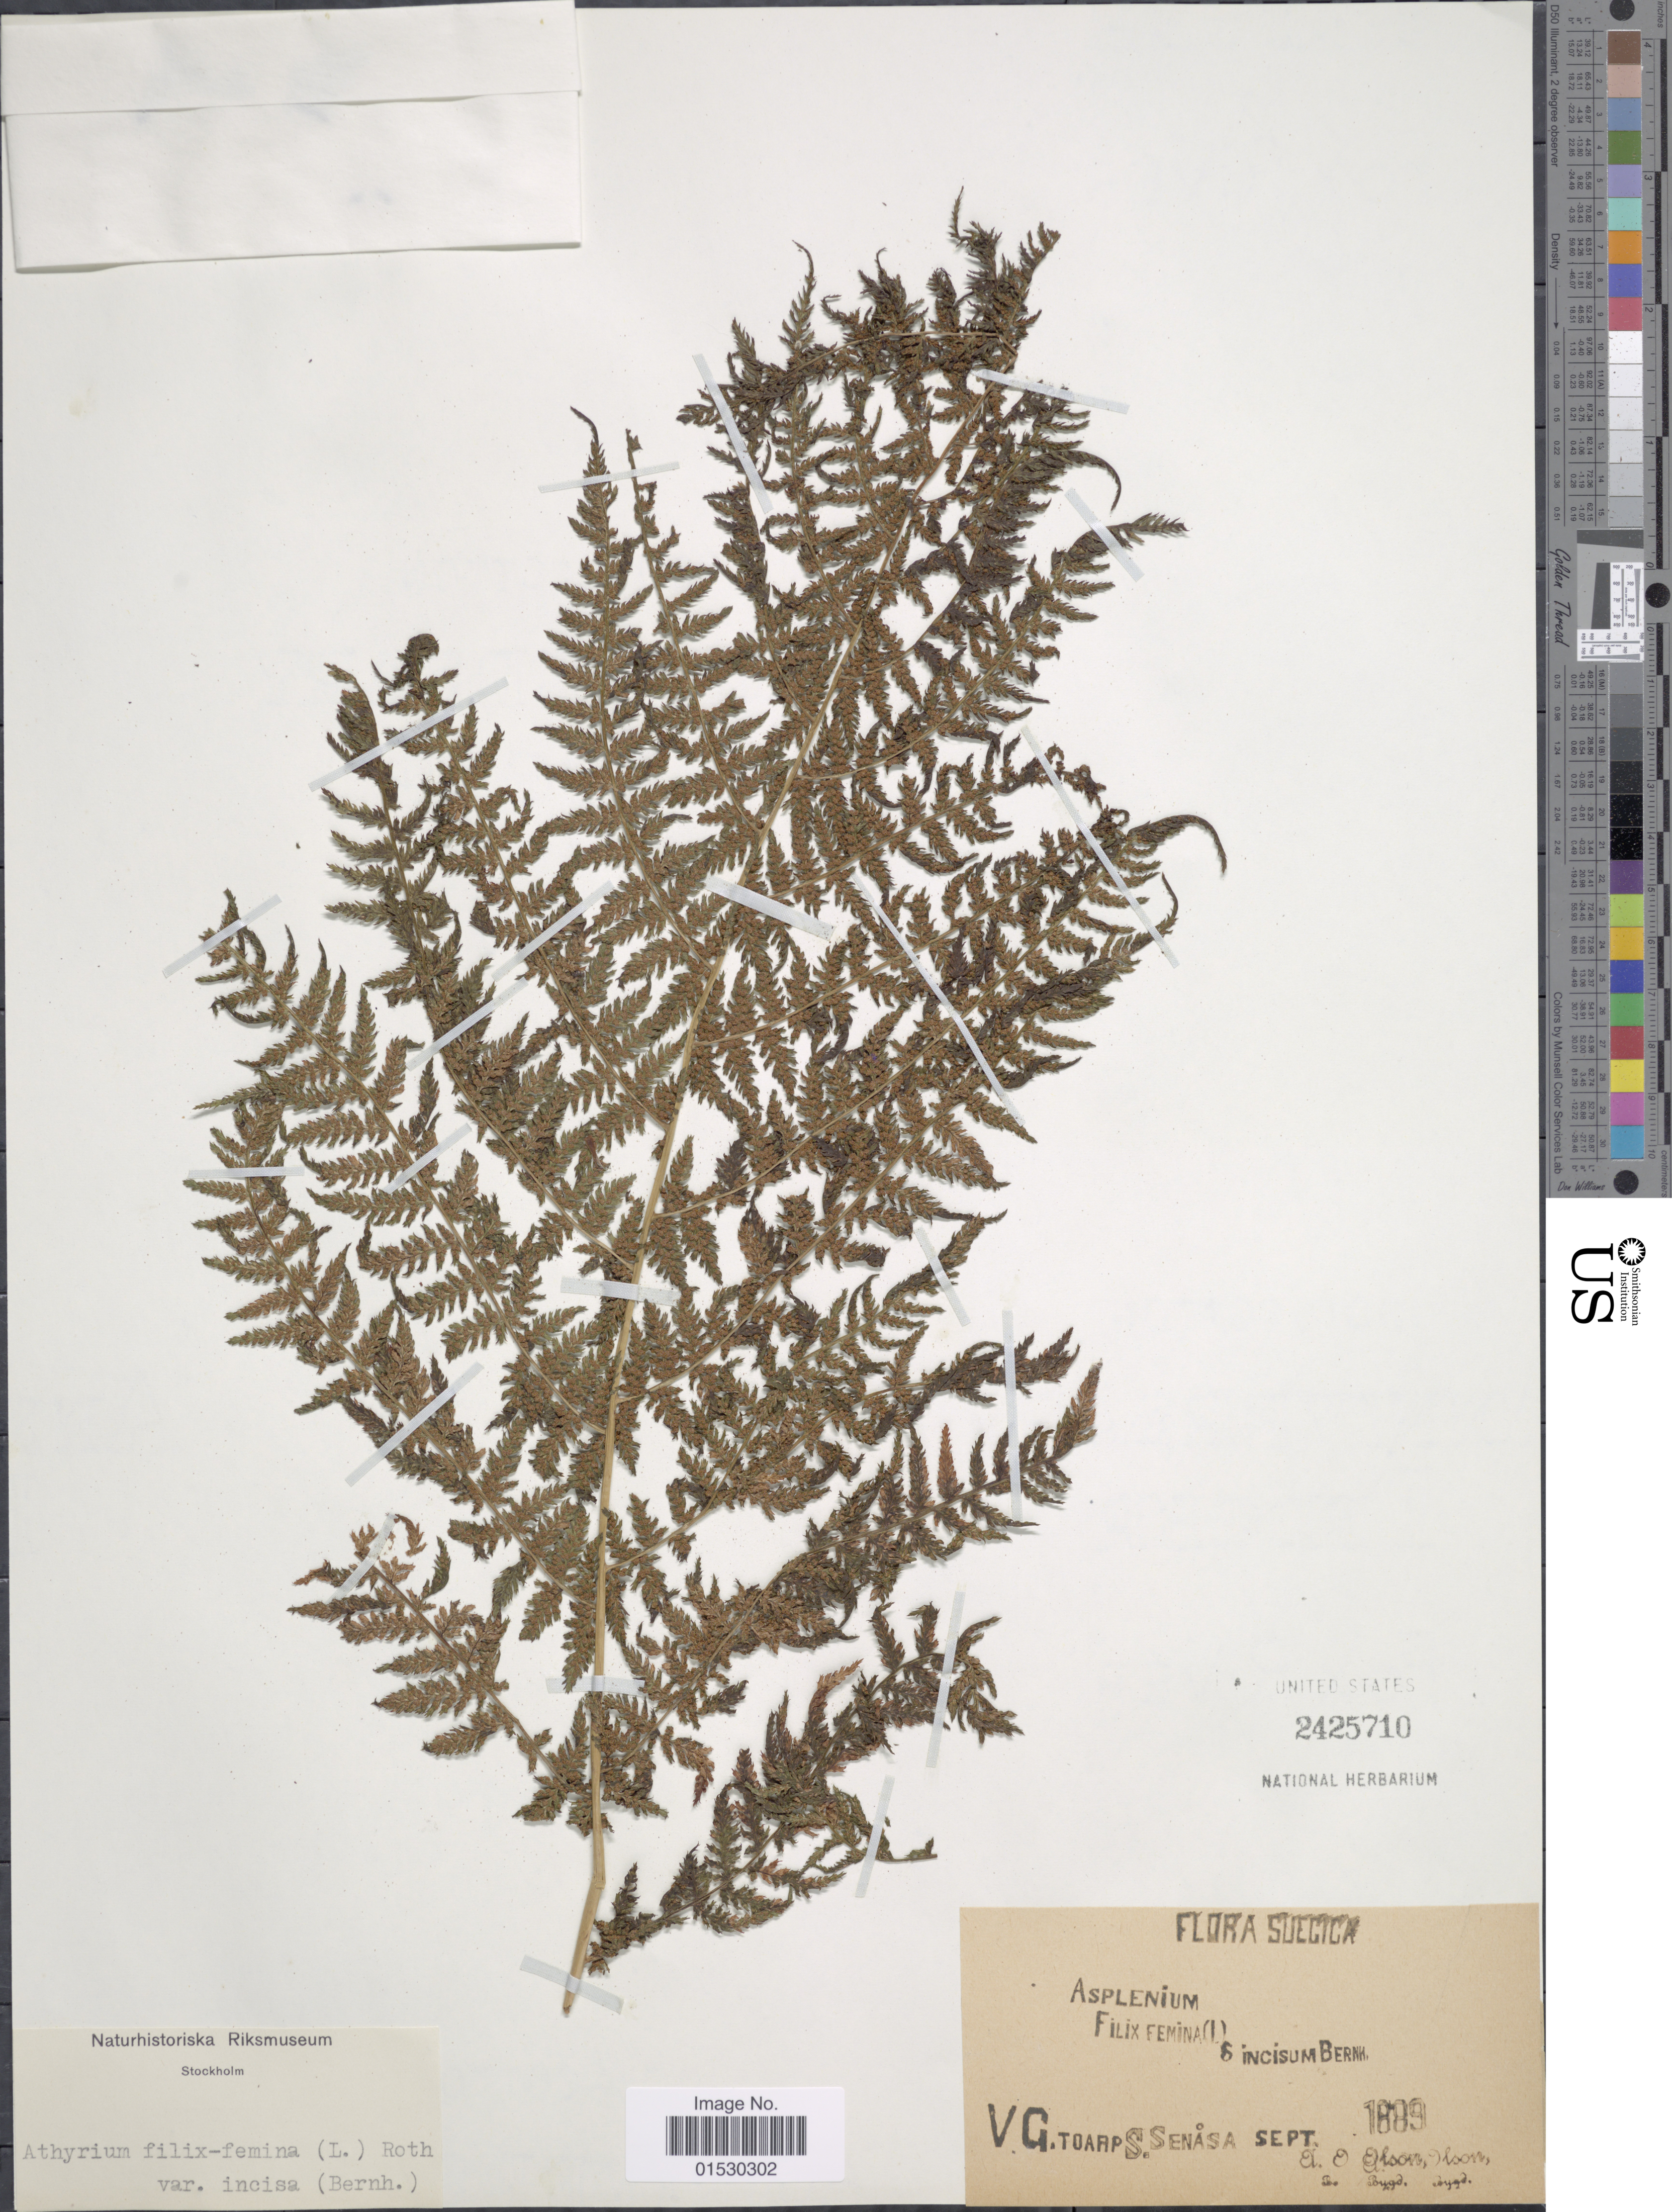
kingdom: Plantae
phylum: Tracheophyta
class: Polypodiopsida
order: Polypodiales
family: Athyriaceae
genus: Athyrium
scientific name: Athyrium filix-femina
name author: (L.) Roth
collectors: A. Olson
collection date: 1889-09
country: Sweden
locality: Suecica, V. G. Toarp S. Senasa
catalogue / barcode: US 2425710